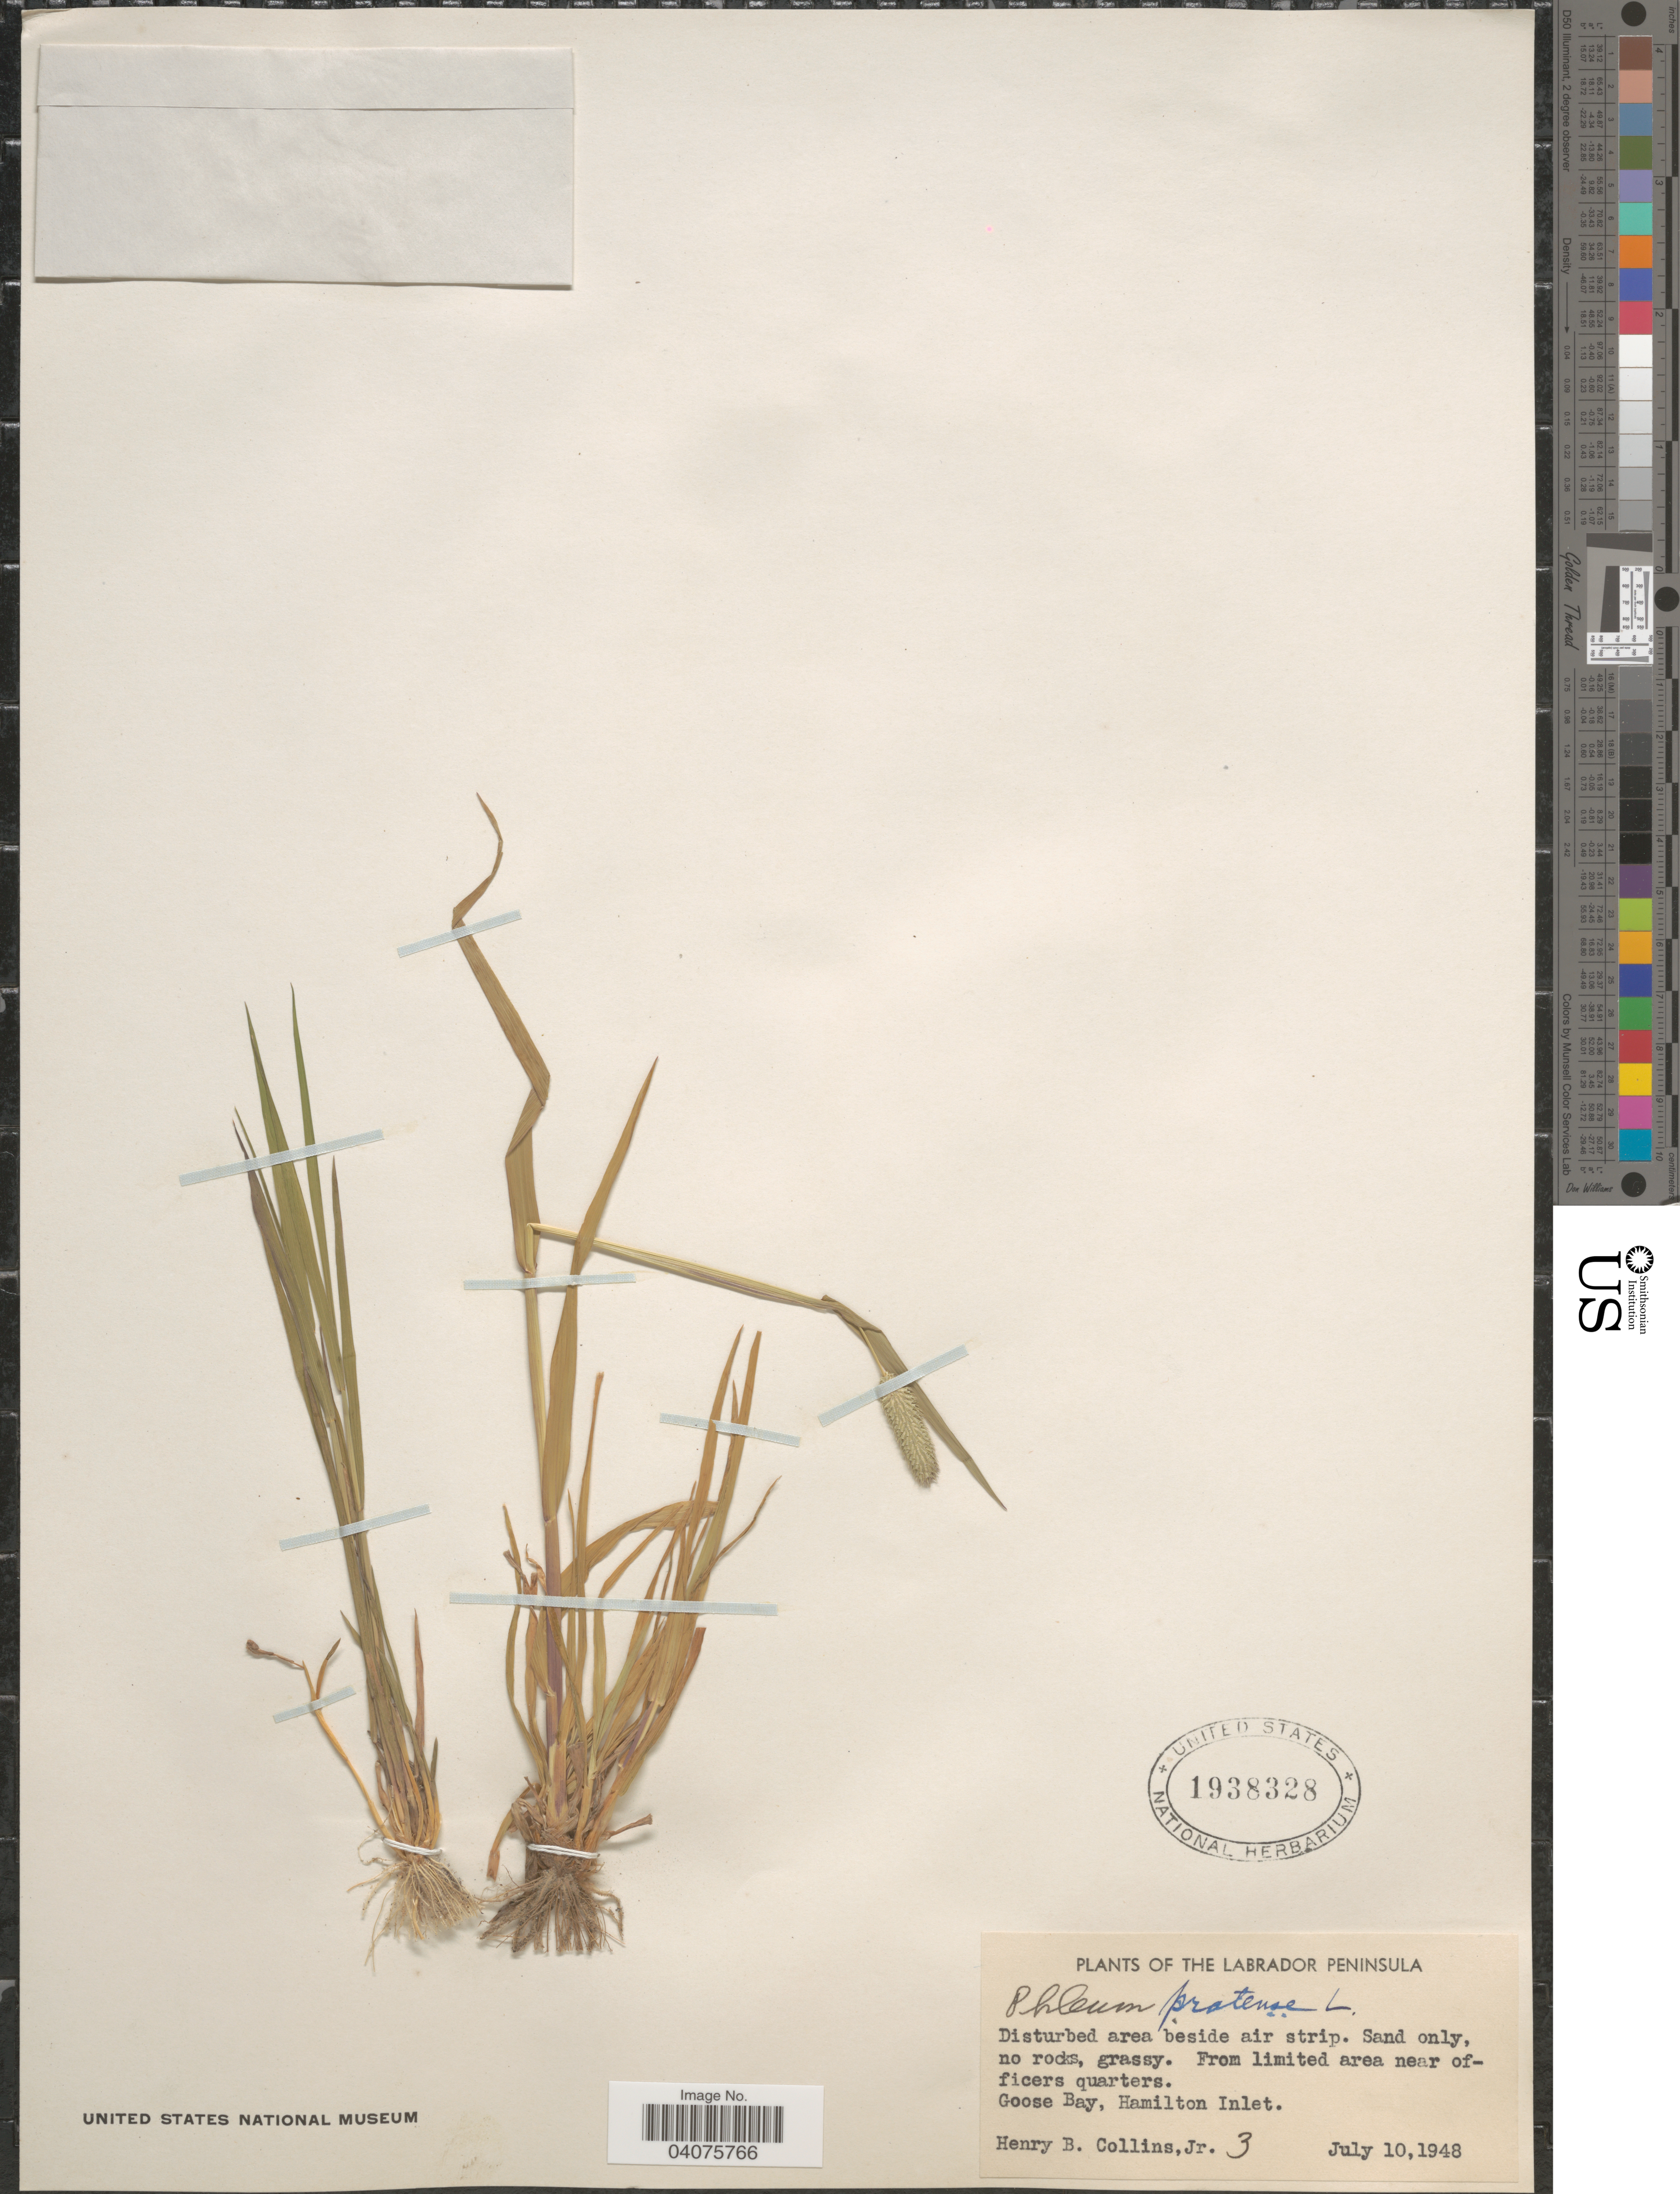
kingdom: Plantae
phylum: Tracheophyta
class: Liliopsida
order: Poales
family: Poaceae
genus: Phleum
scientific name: Phleum pratense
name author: L.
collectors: H. Collins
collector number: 3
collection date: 1948-07-10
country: Canada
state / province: Newfoundland and Labrador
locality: The Labrador Peninsula. Disturbed area beside air strip. Goose Bay, Hamilton Inlet.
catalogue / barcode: US 1938328